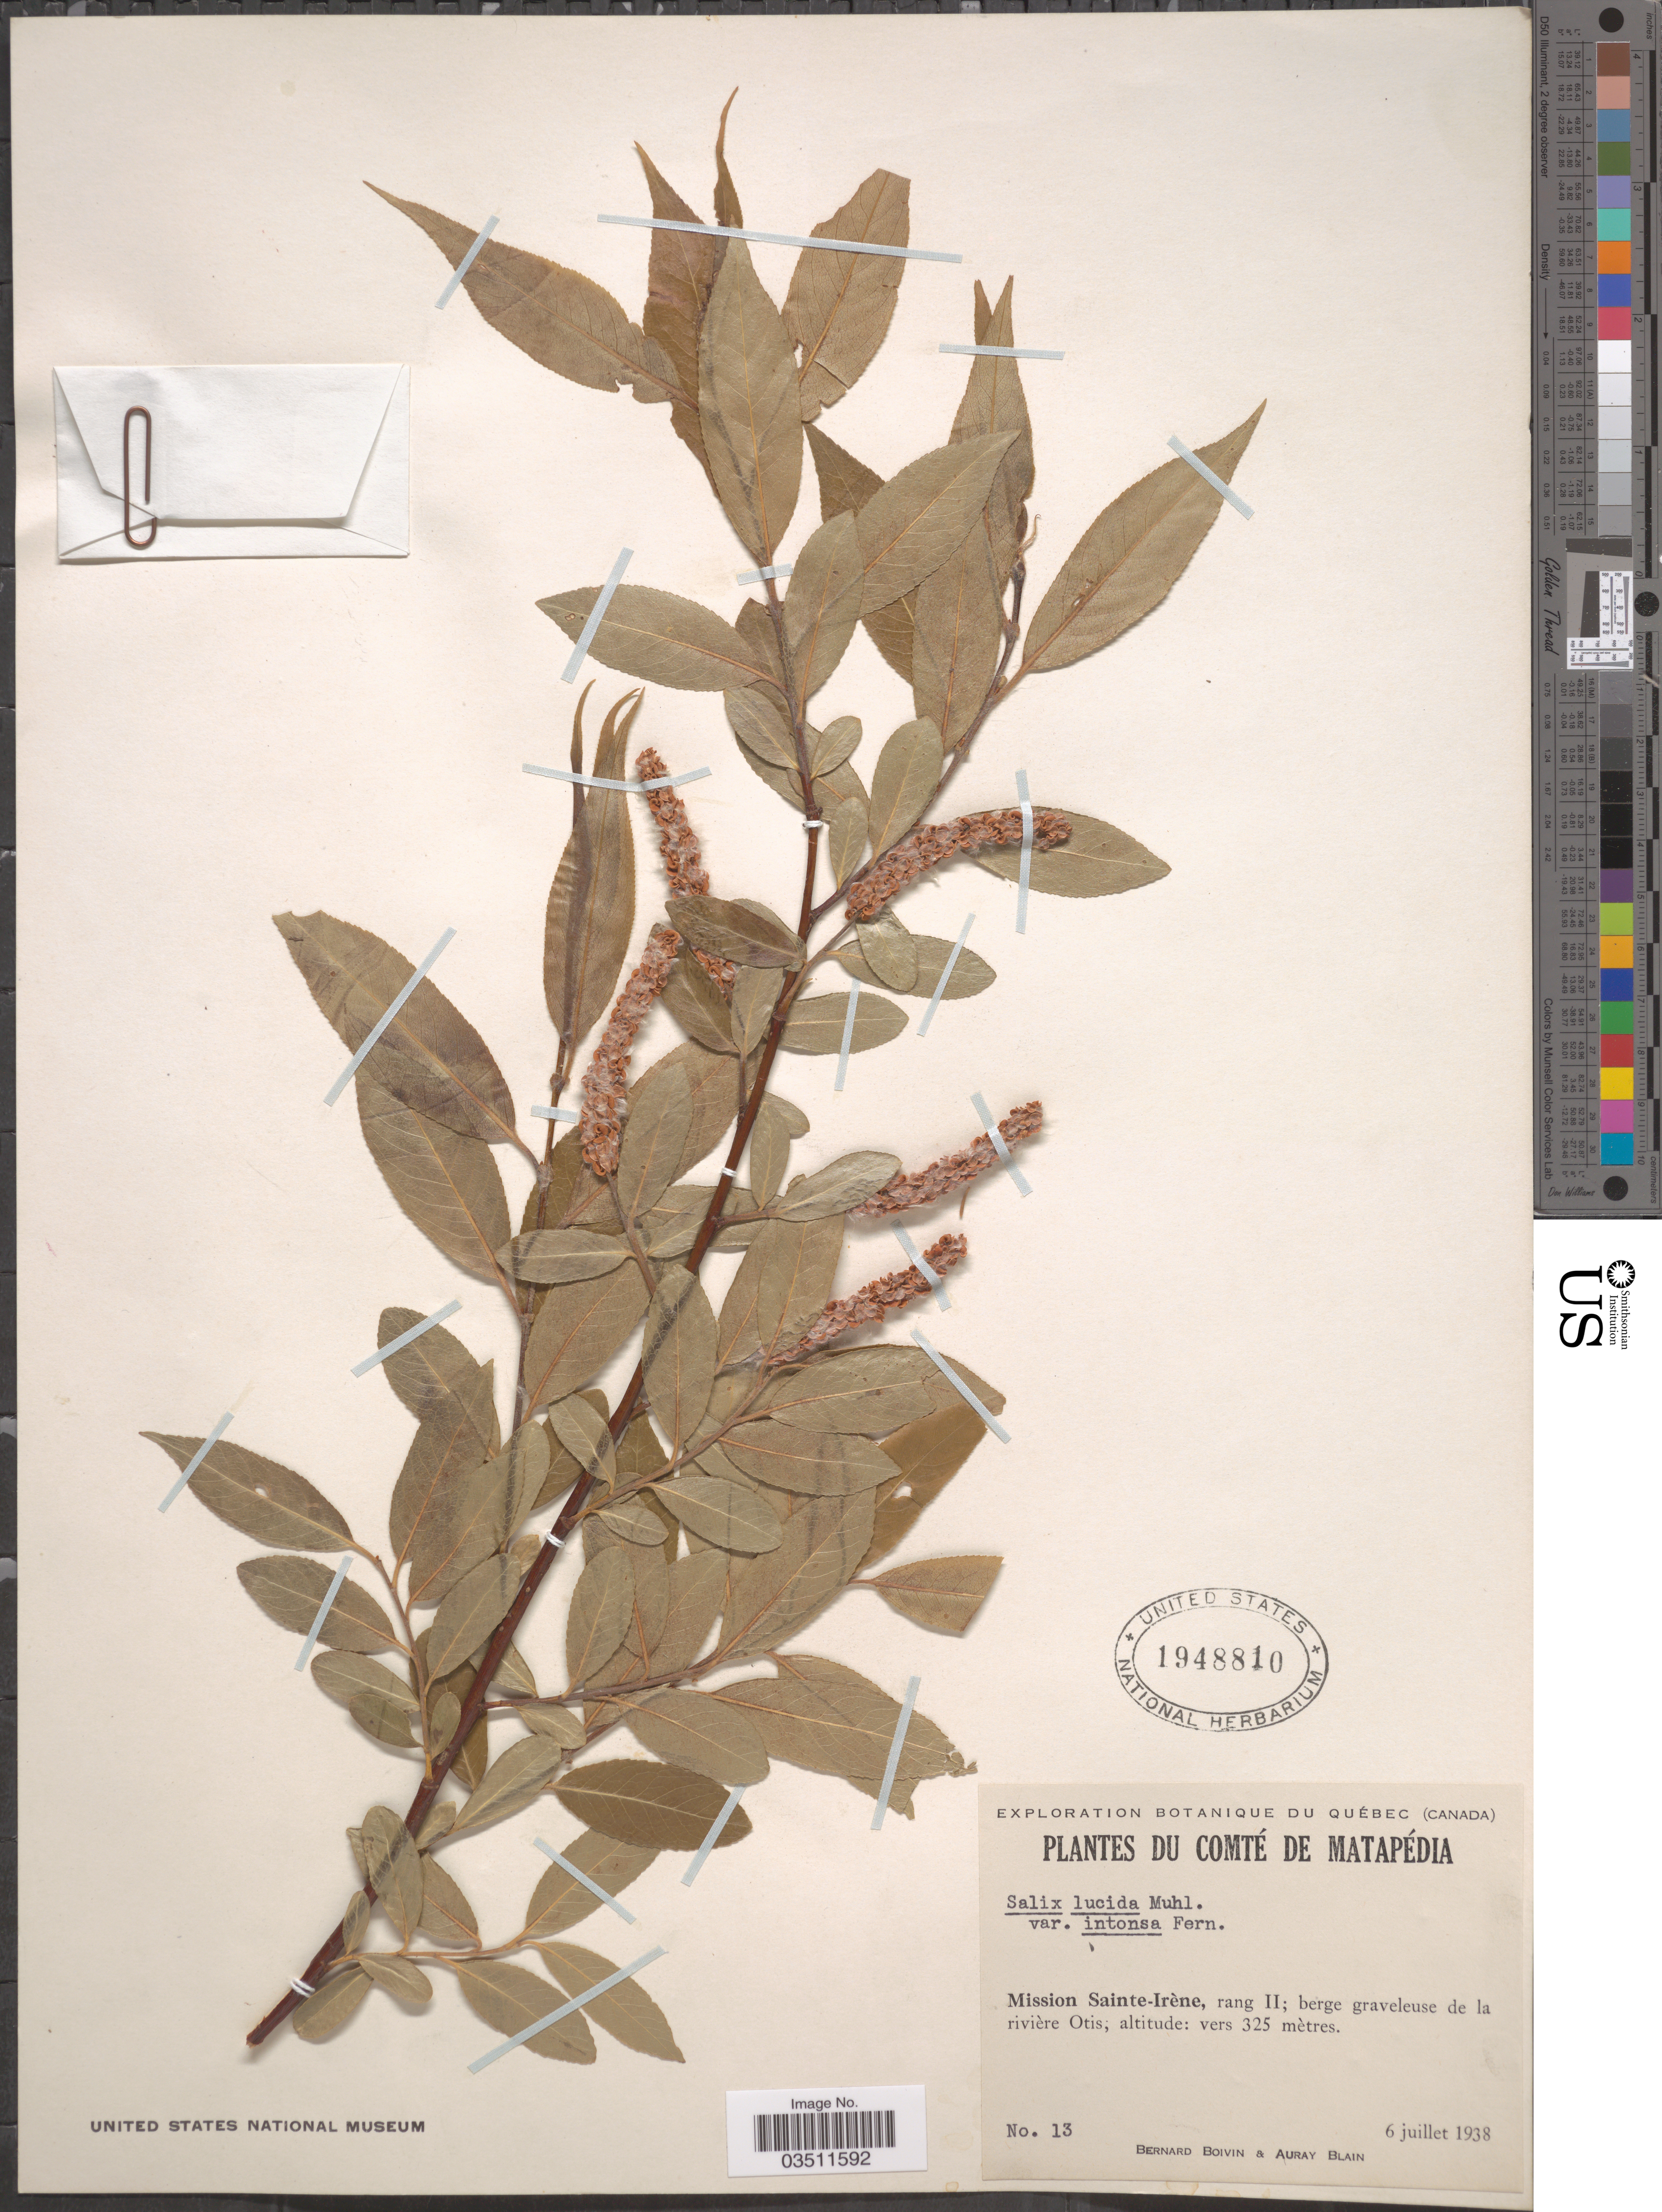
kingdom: Plantae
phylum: Tracheophyta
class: Magnoliopsida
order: Malpighiales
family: Salicaceae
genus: Salix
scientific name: Salix lucida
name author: Muhl.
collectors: J. R. B. Boivin & A. Blain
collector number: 13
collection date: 1938-07-06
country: Canada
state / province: Quebec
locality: Comté de Matapédia. Mission Sainte-Irène, rang II; berge graveleuse de la rivière Otis.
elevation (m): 325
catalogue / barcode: US 1948810